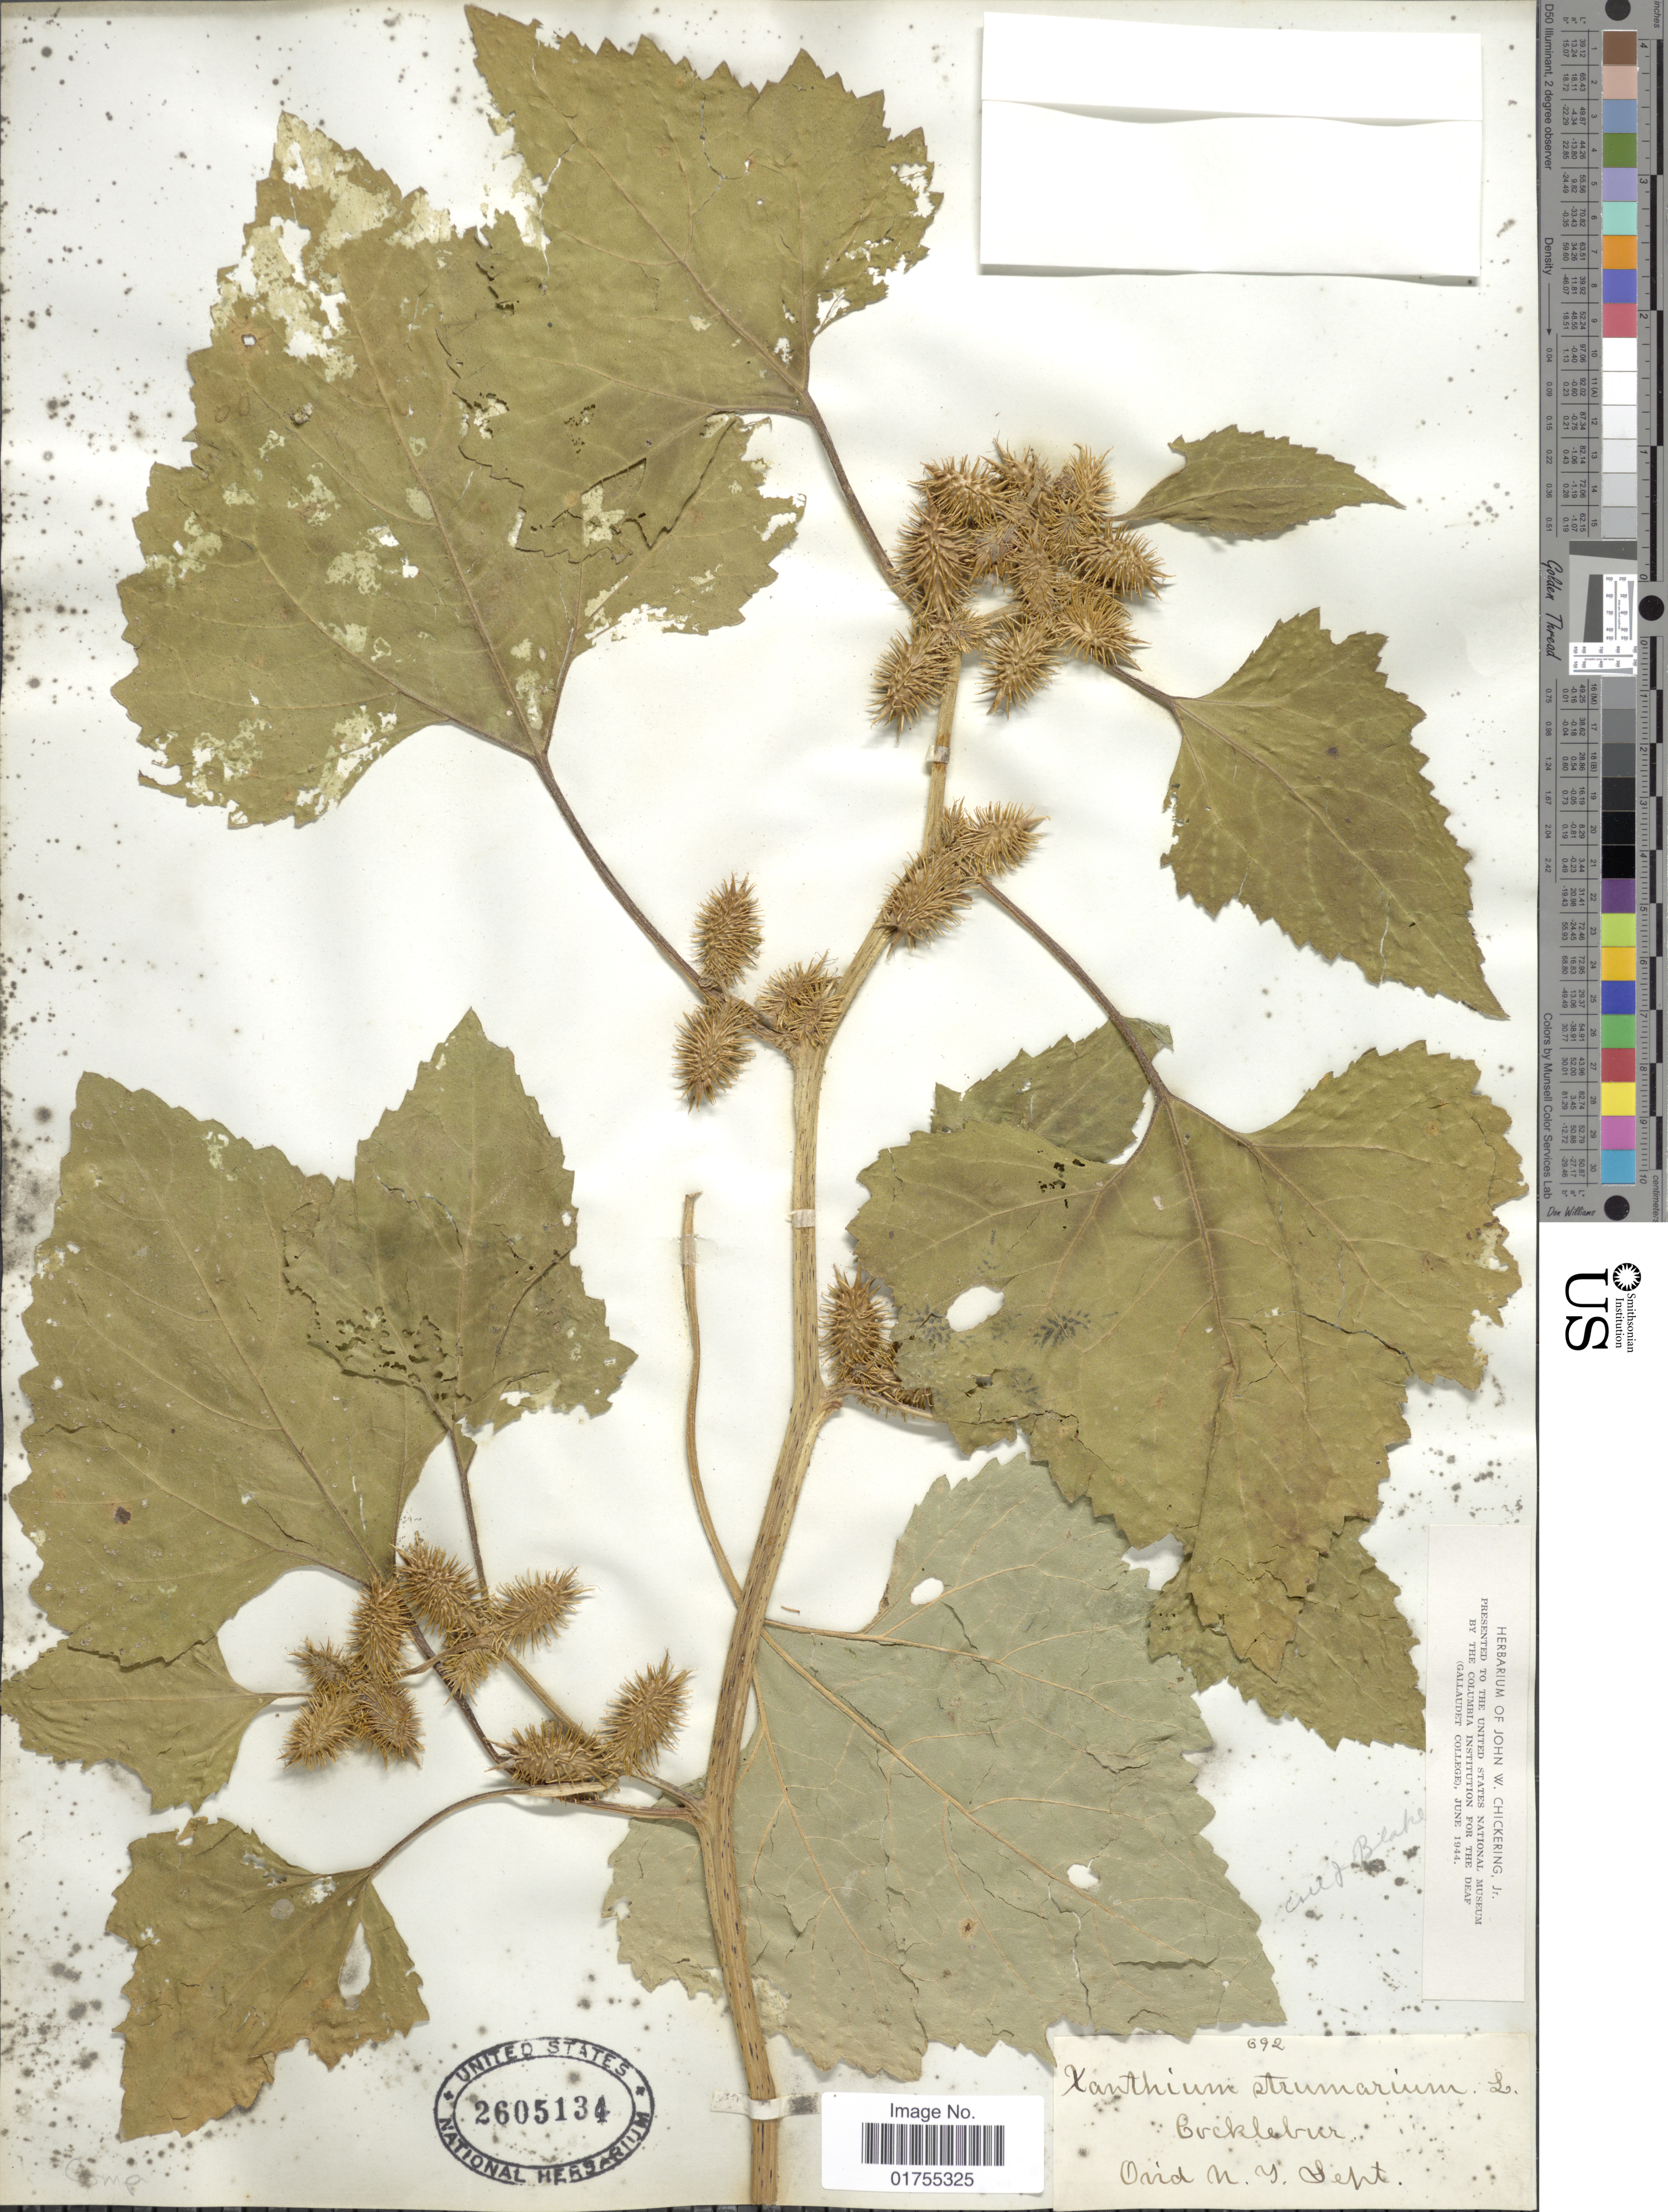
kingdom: Plantae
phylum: Tracheophyta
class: Magnoliopsida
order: Asterales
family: Asteraceae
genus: Xanthium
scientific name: Xanthium strumarium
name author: L.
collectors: ex herb. J.W. Chickering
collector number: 892*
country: United States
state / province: New York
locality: Bricklebier, N.Y., Ovid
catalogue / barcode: US 2605134